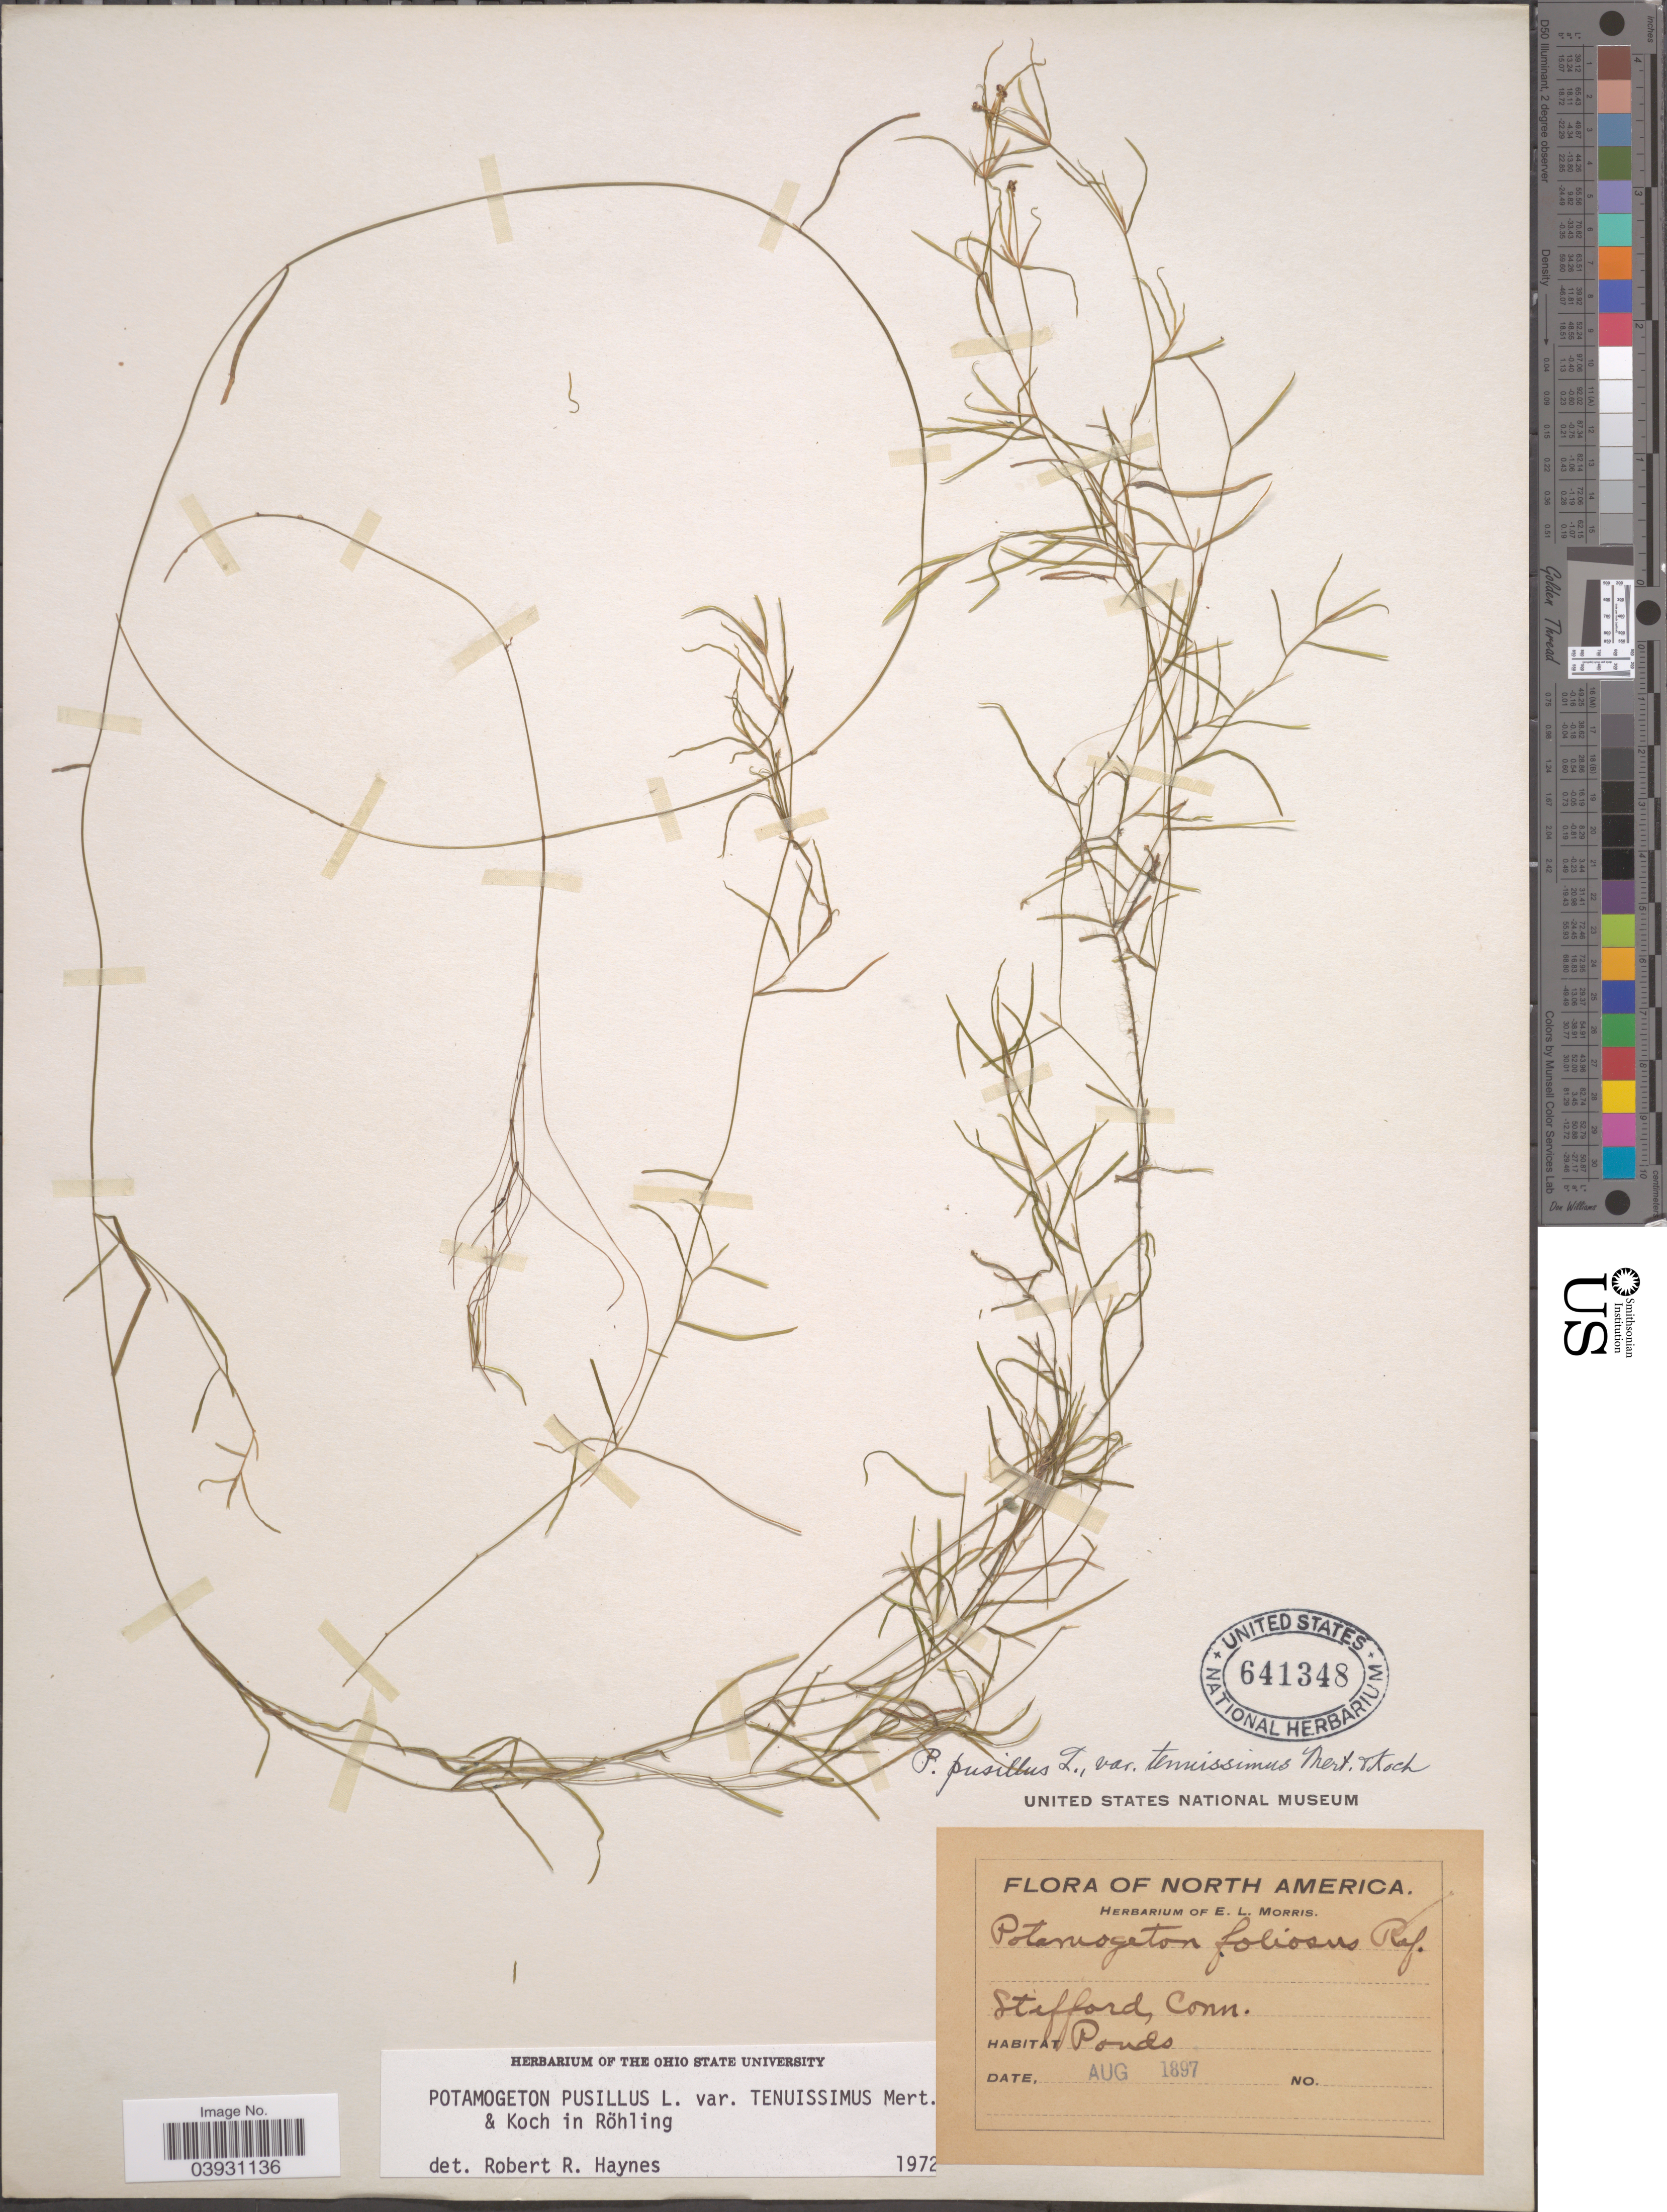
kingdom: Plantae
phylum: Tracheophyta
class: Liliopsida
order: Alismatales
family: Potamogetonaceae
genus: Potamogeton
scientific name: Potamogeton pusillus subsp. tenuissimus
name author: Mert. & W.D.J. Koch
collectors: ex herb. E.L. Morris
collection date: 1897-08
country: United States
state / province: Connecticut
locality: Stafford.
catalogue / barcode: US 641348